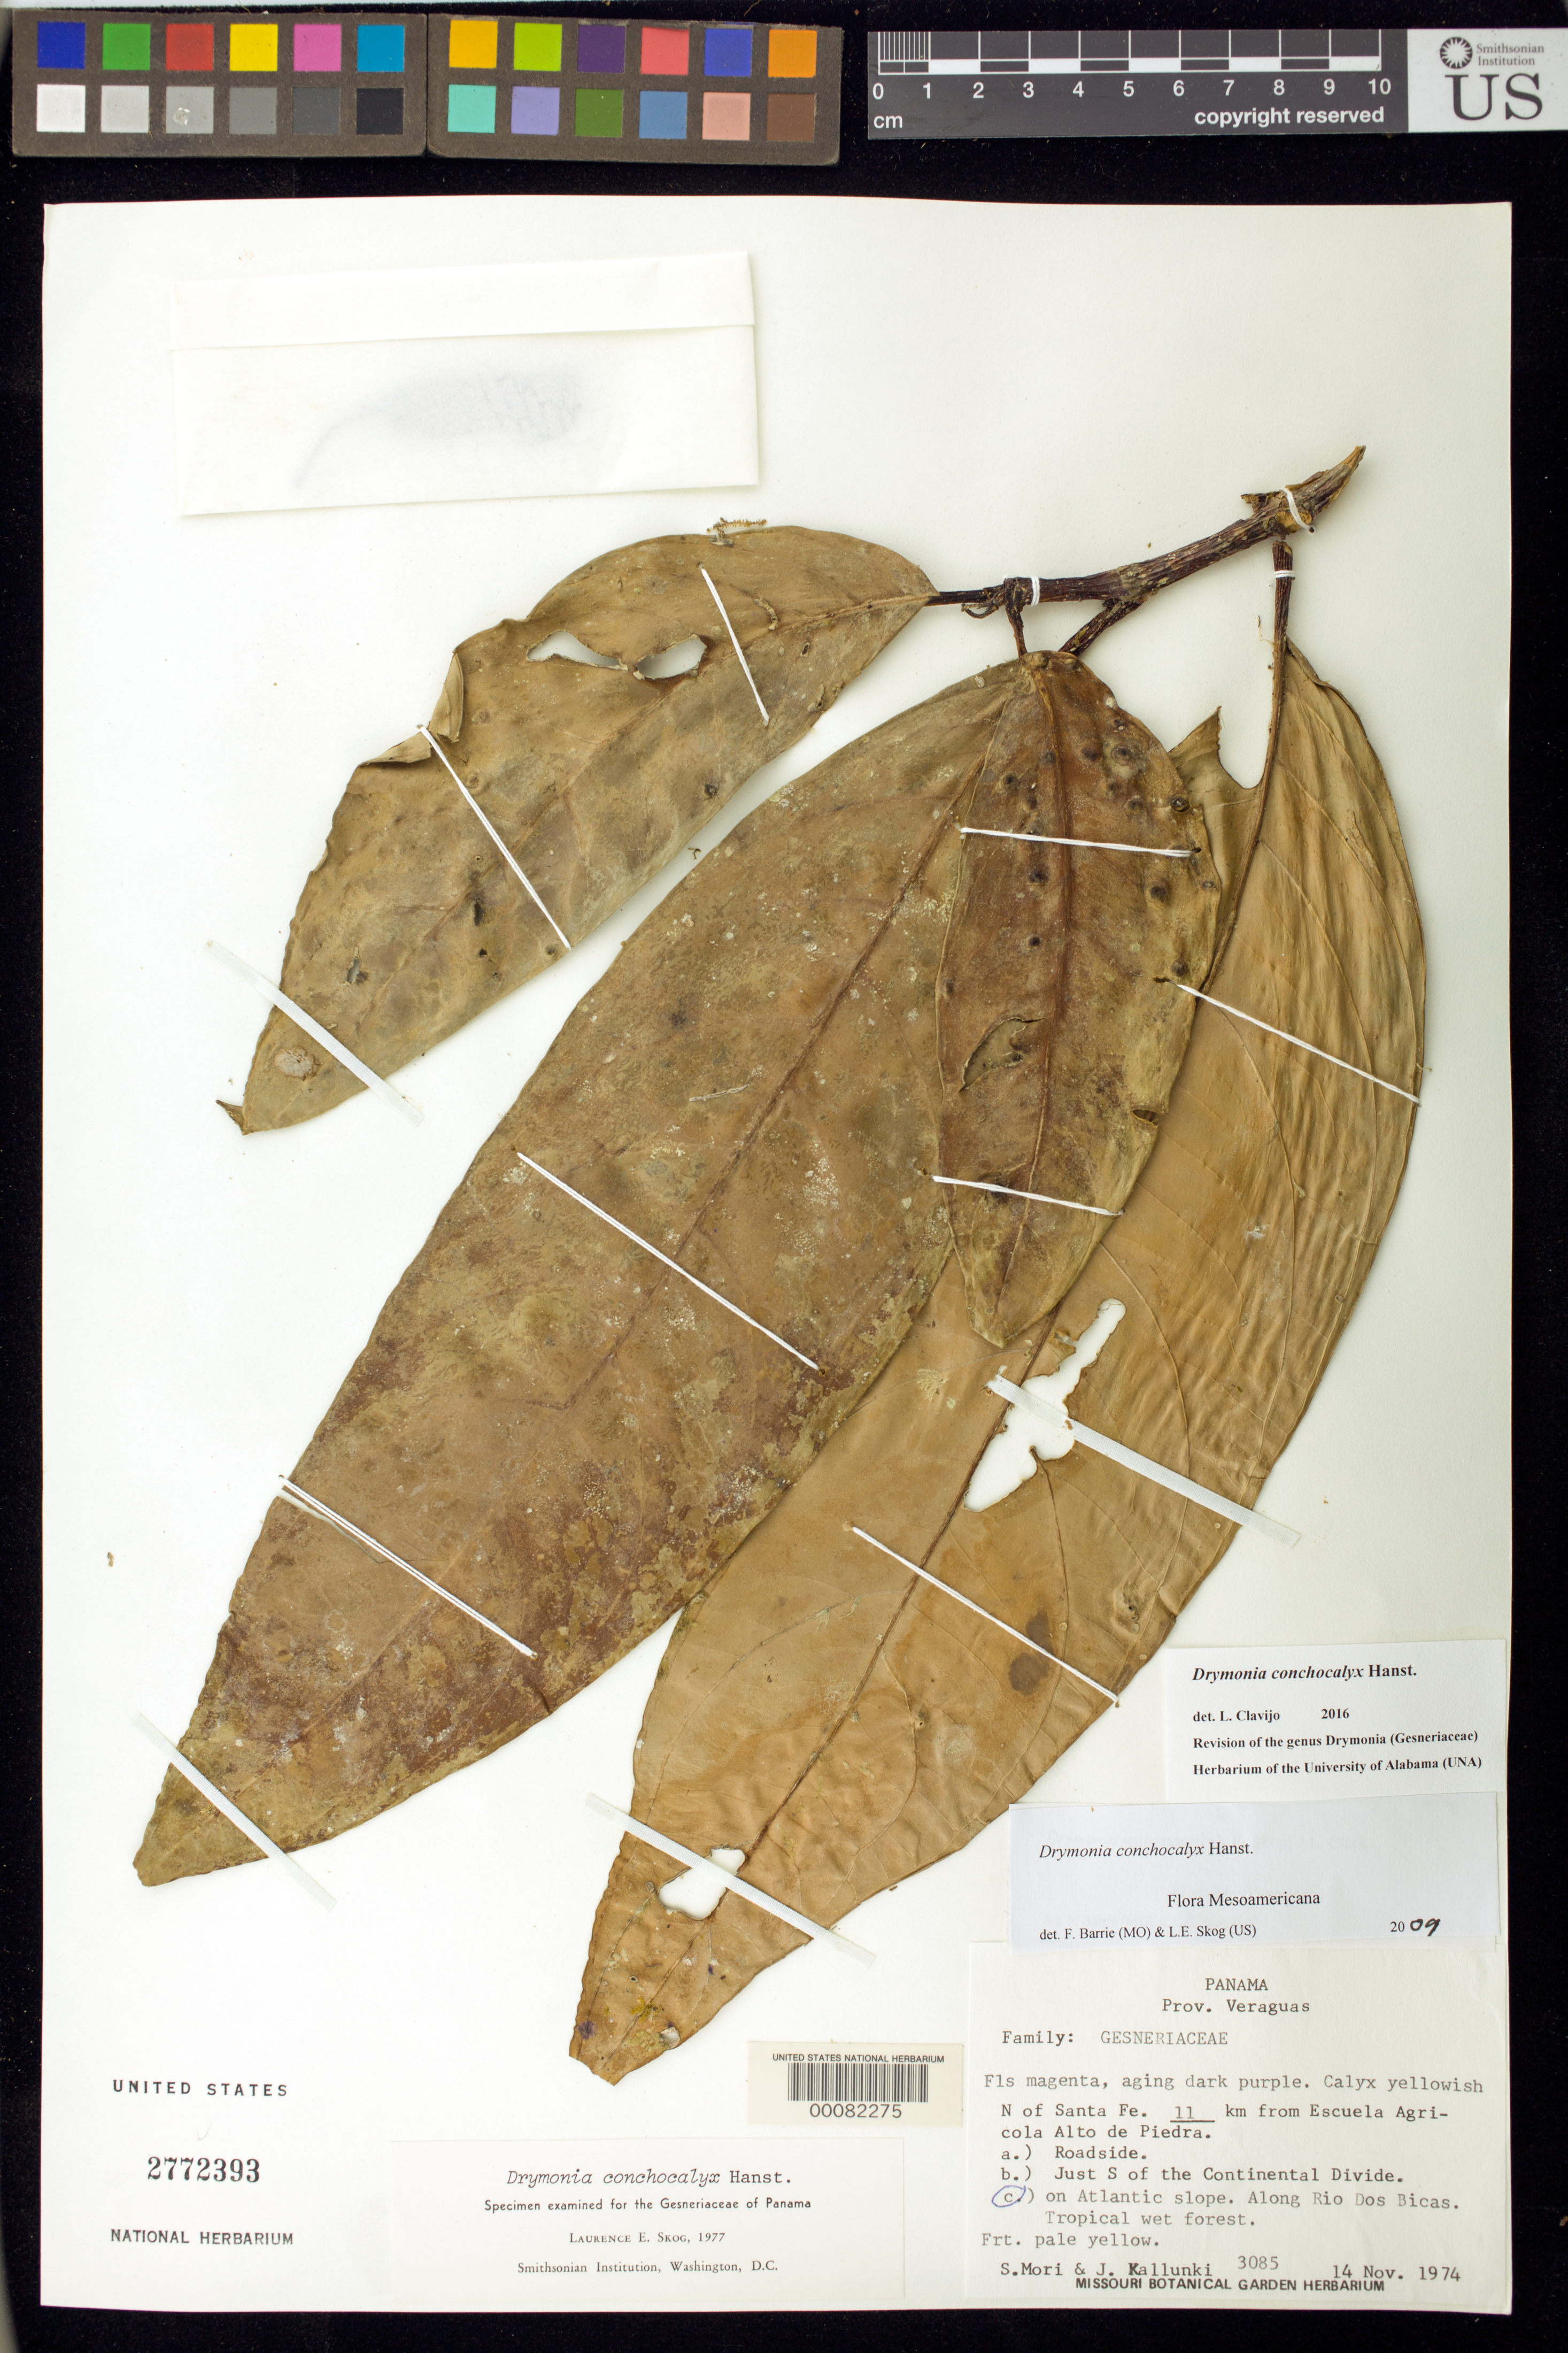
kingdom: Plantae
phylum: Tracheophyta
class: Magnoliopsida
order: Lamiales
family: Gesneriaceae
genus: Drymonia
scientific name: Drymonia conchocalyx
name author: Hanst.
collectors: S. Mori & J. Kallunki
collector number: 3085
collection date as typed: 14 Nov 1974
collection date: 1974-11-14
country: Panama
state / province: Veraguas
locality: N of Santa Fe, 11 km from Escuela Agricola Alto de Piedra, on Atlantic slope, along Rio Dosbicas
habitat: Tropical wet forest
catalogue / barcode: US 2772393